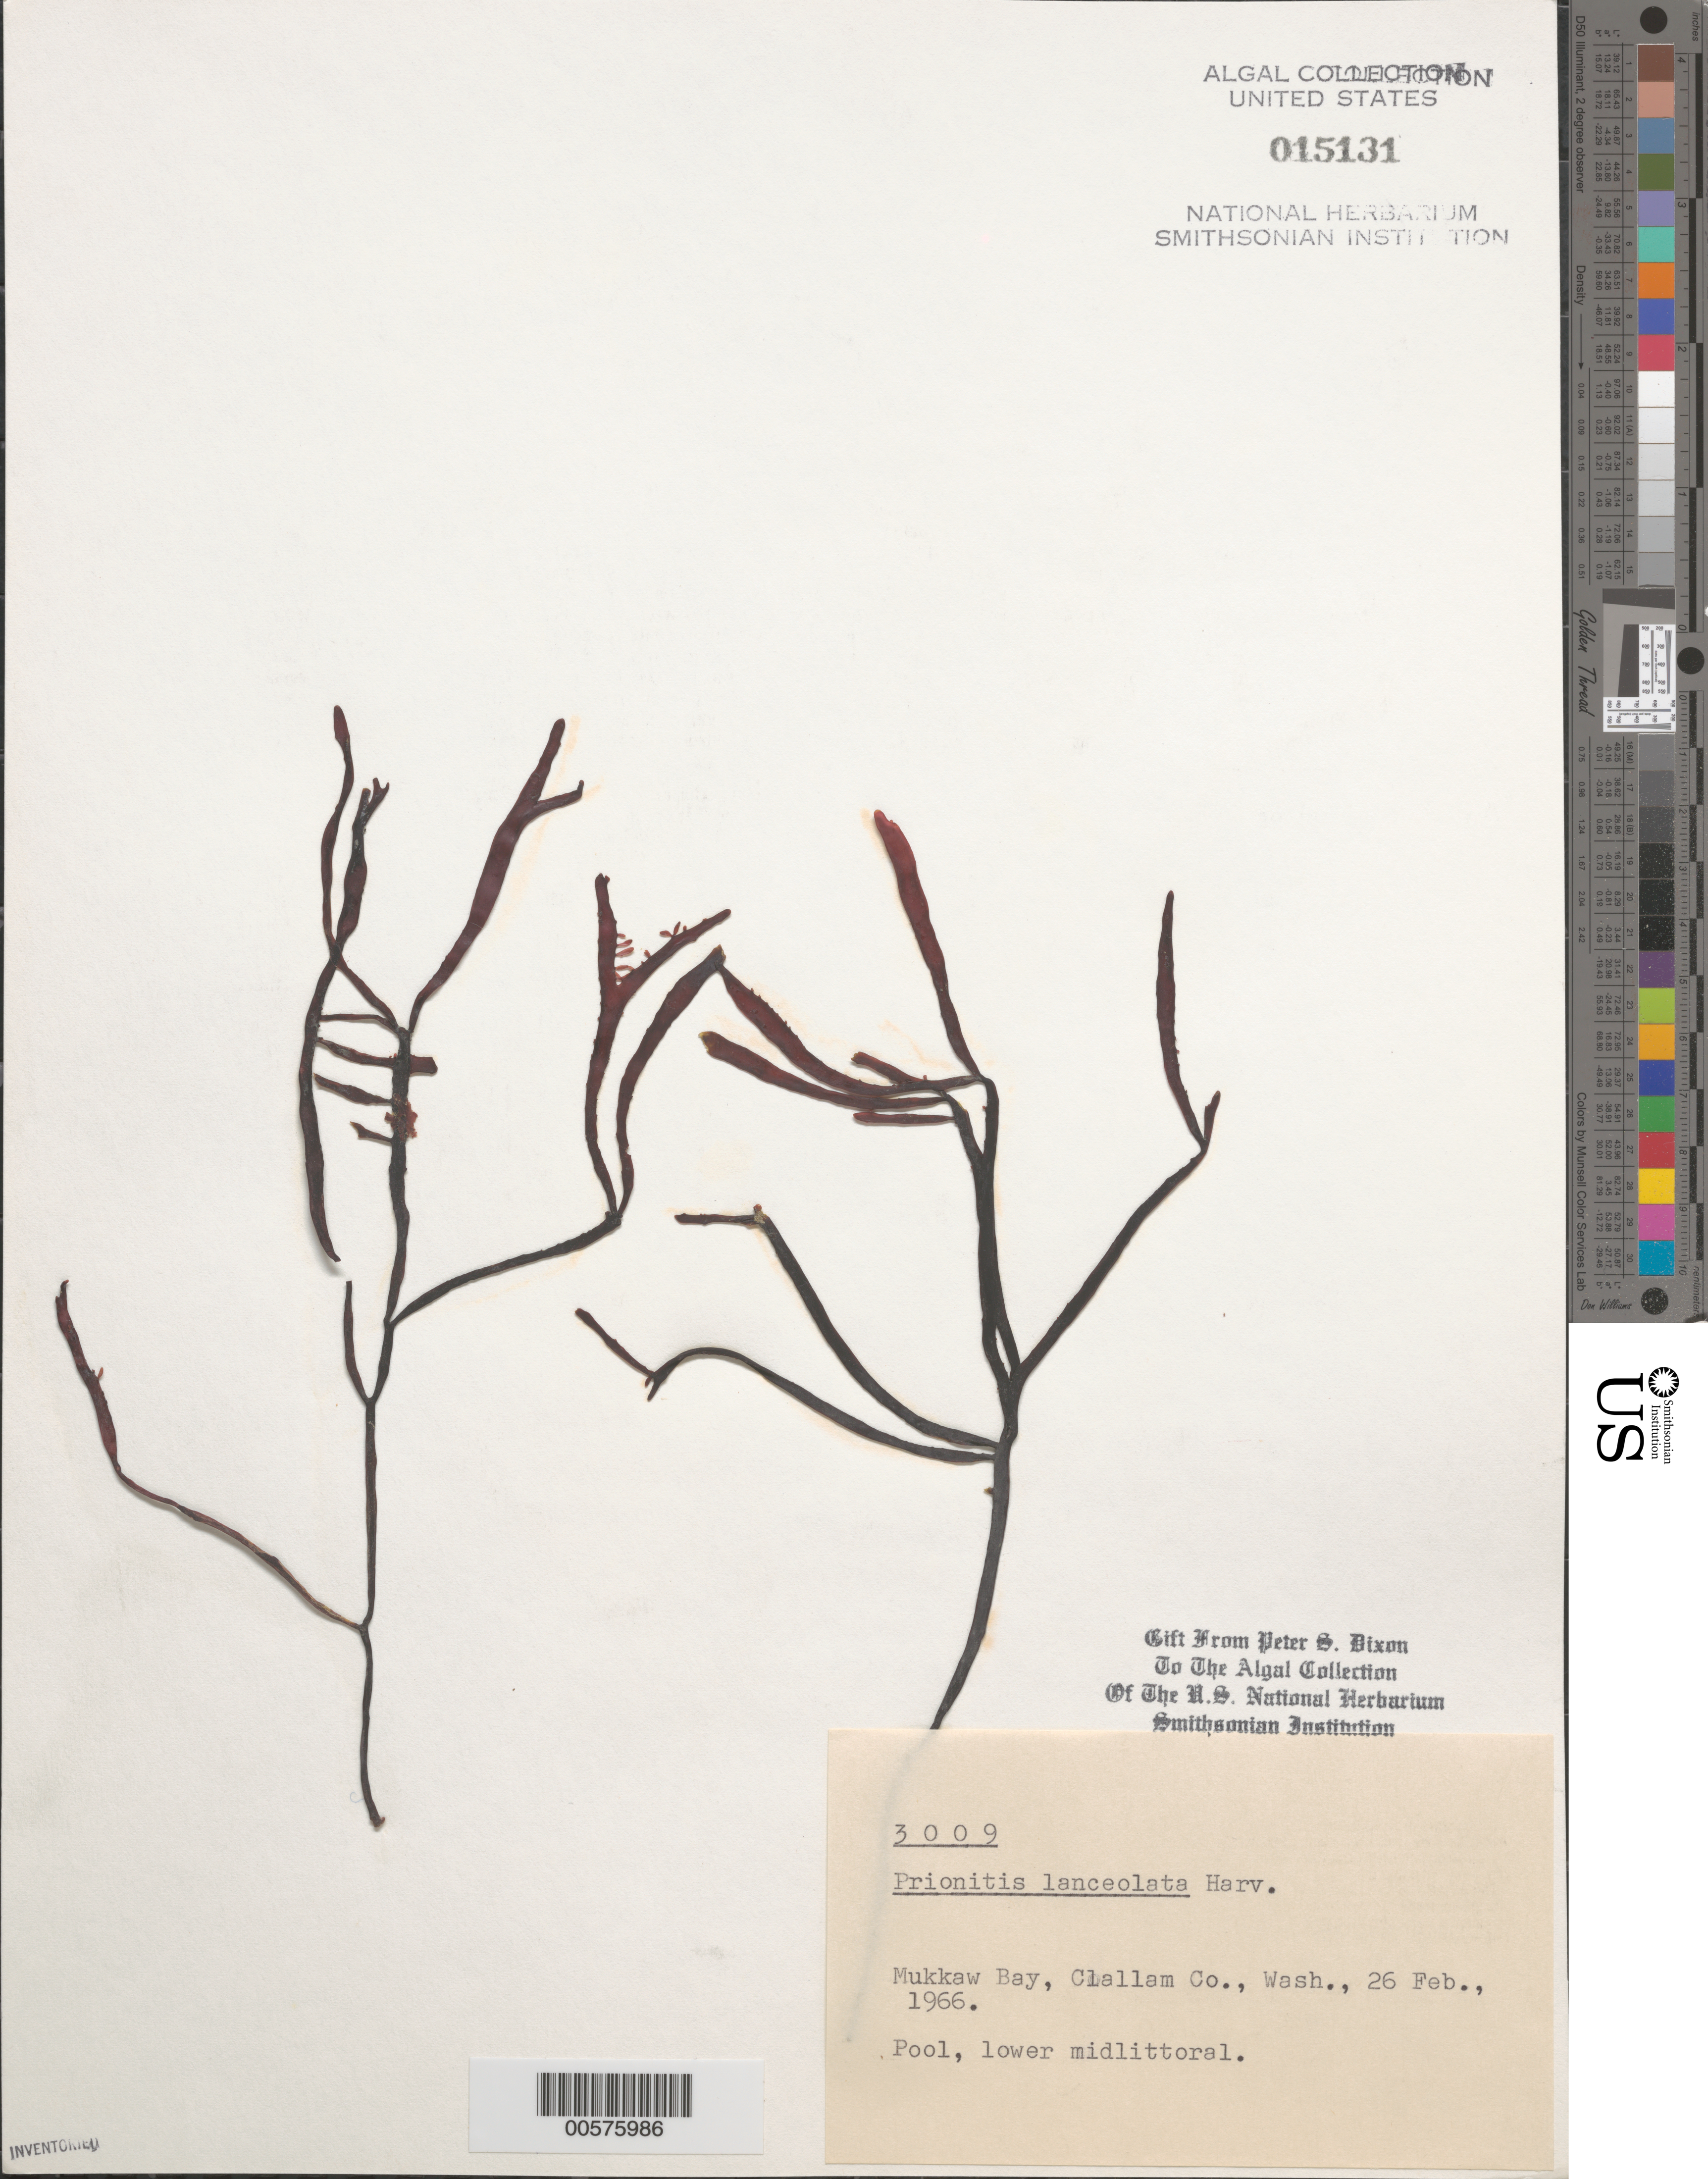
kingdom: Plantae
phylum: Rhodophyta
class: Florideophyceae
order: Cryptonemiales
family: Cryptonemiaceae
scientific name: Prionitis lanceolata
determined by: Dixon, P. S.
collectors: P. S. Dixon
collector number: PSD 3009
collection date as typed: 26 Feb 1966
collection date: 1966-02-26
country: United States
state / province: Washington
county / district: Clallam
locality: Mukkaw Bay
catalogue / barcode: US 15131